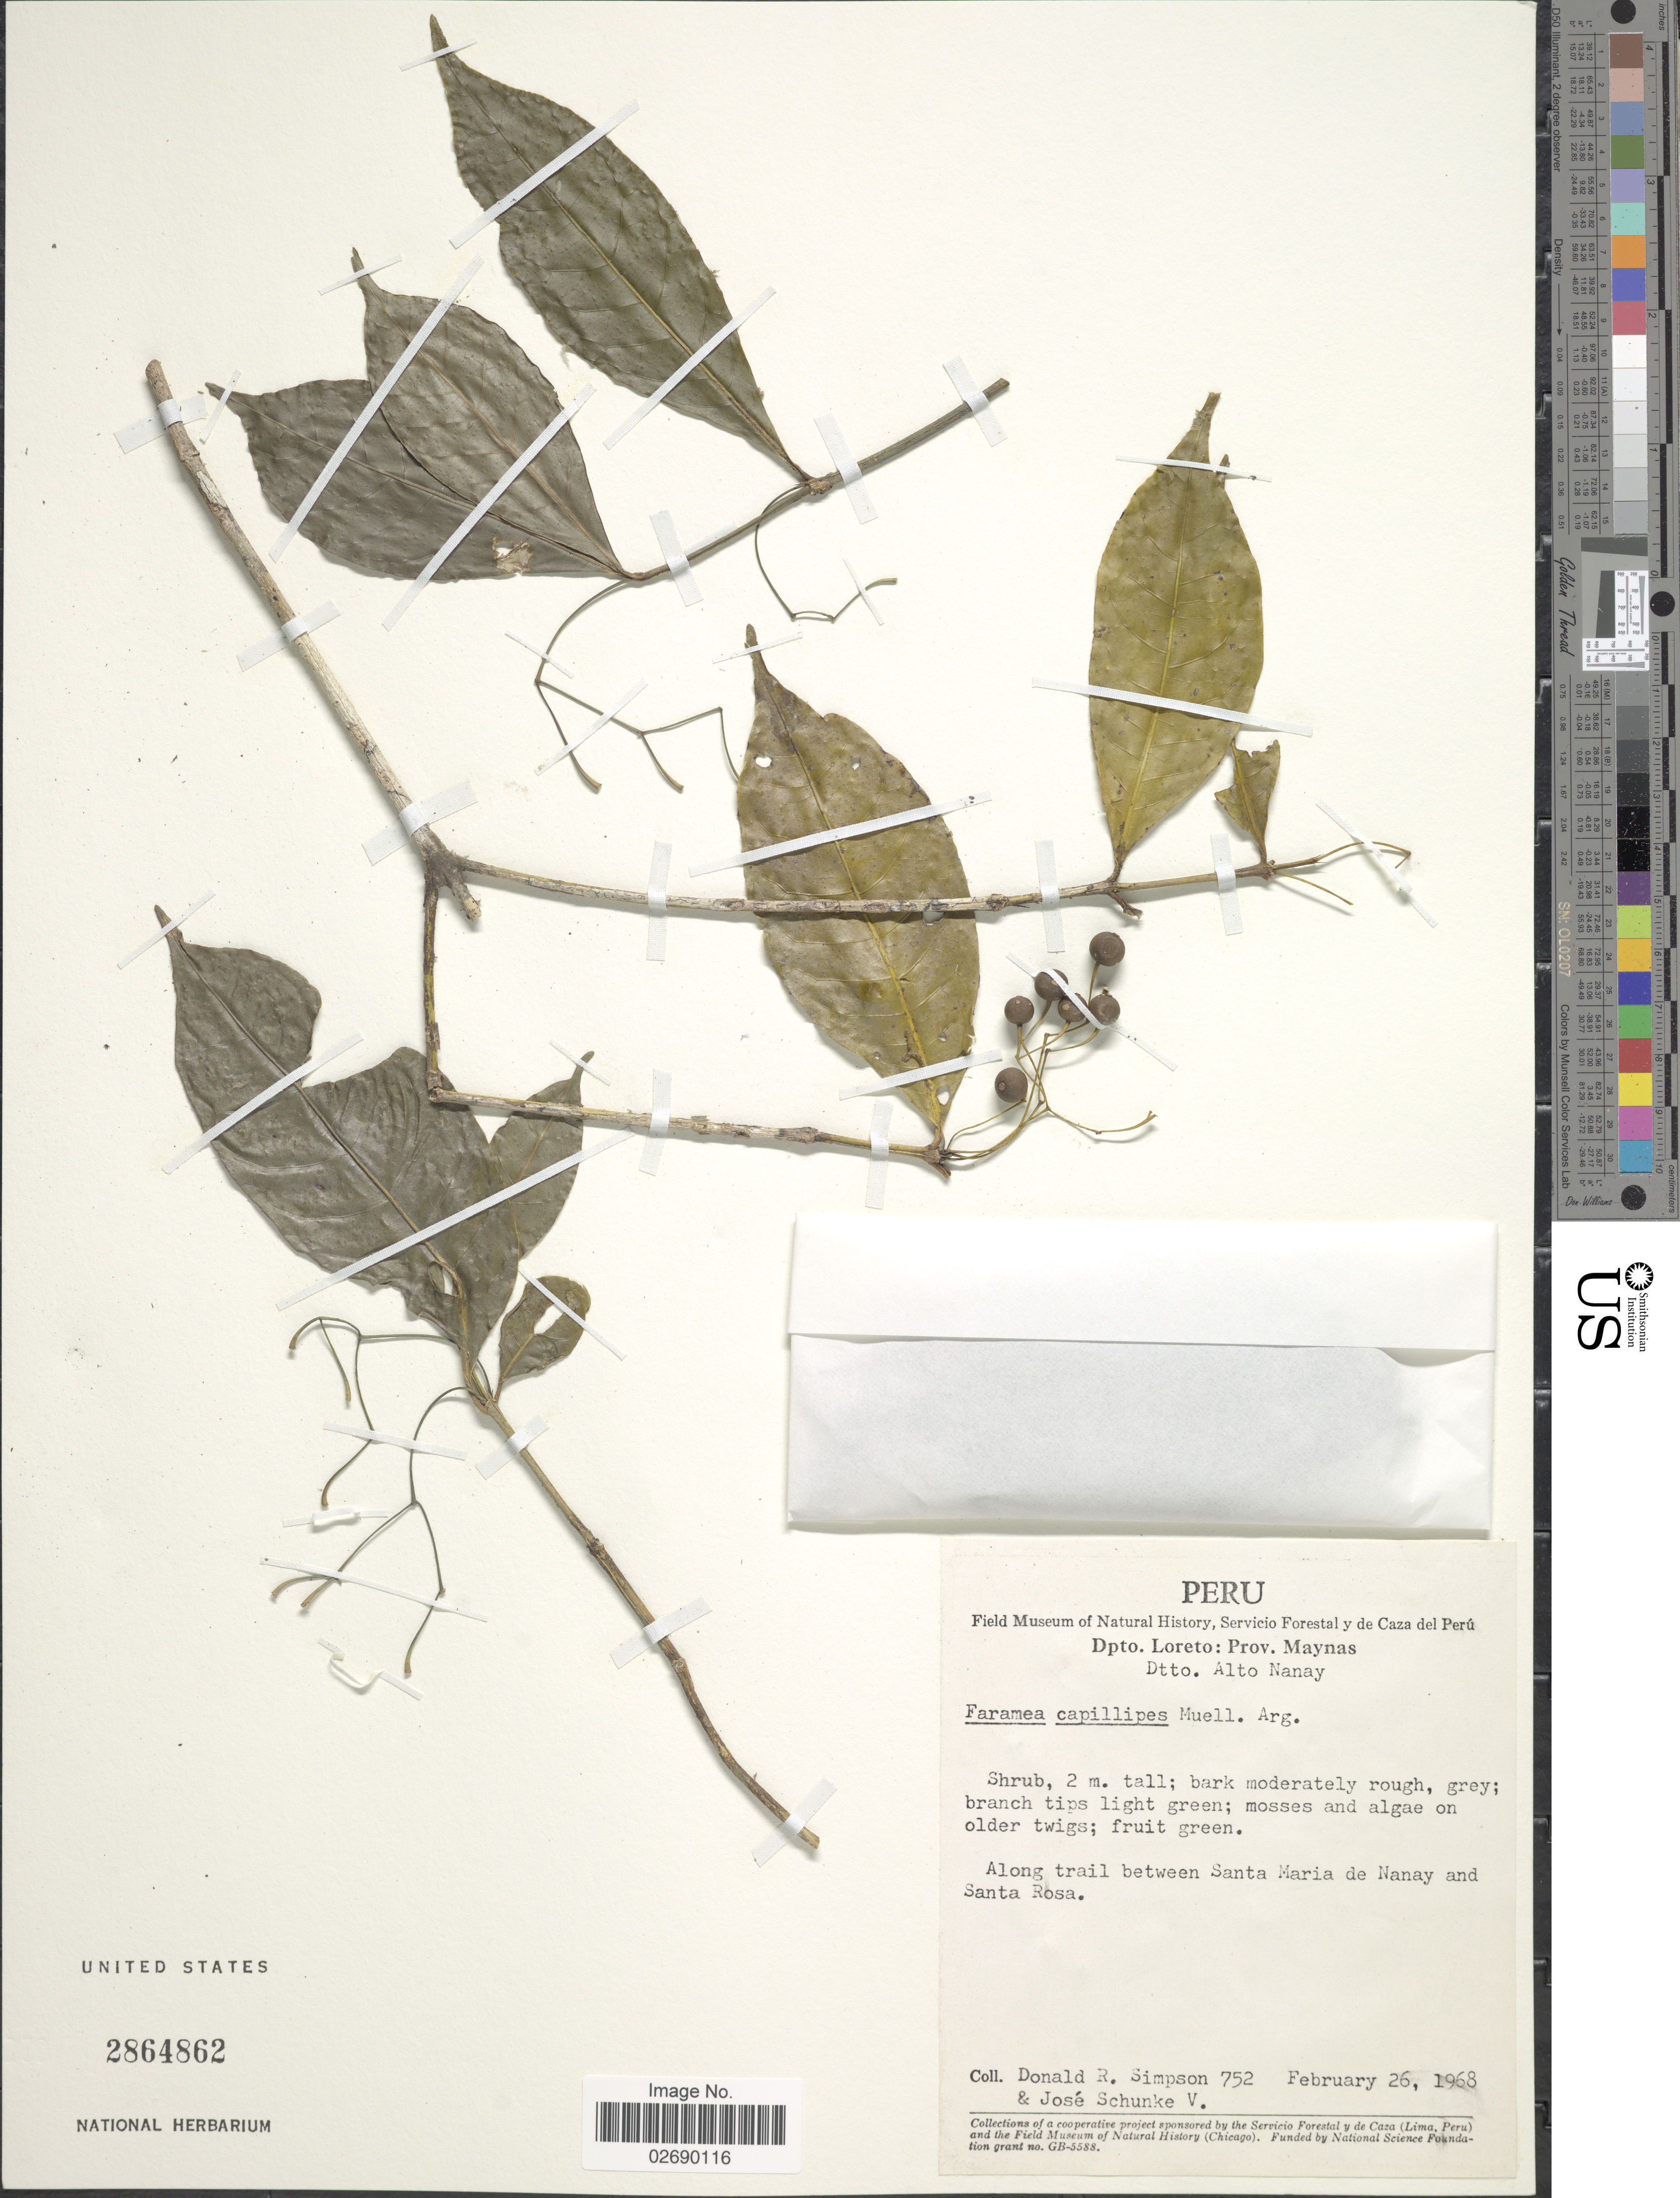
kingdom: Plantae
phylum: Tracheophyta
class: Magnoliopsida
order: Gentianales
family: Rubiaceae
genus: Faramea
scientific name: Faramea capillipes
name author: Müll. Arg.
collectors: D. R. Simpson & J. Schunke Vigo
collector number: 752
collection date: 1968-02-26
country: Peru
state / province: Loreto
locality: Prov. Maynas. Dtto. Alto Nanay. Along trail between Santa Maria de Nanay and Santa Rosa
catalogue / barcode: US 2864862